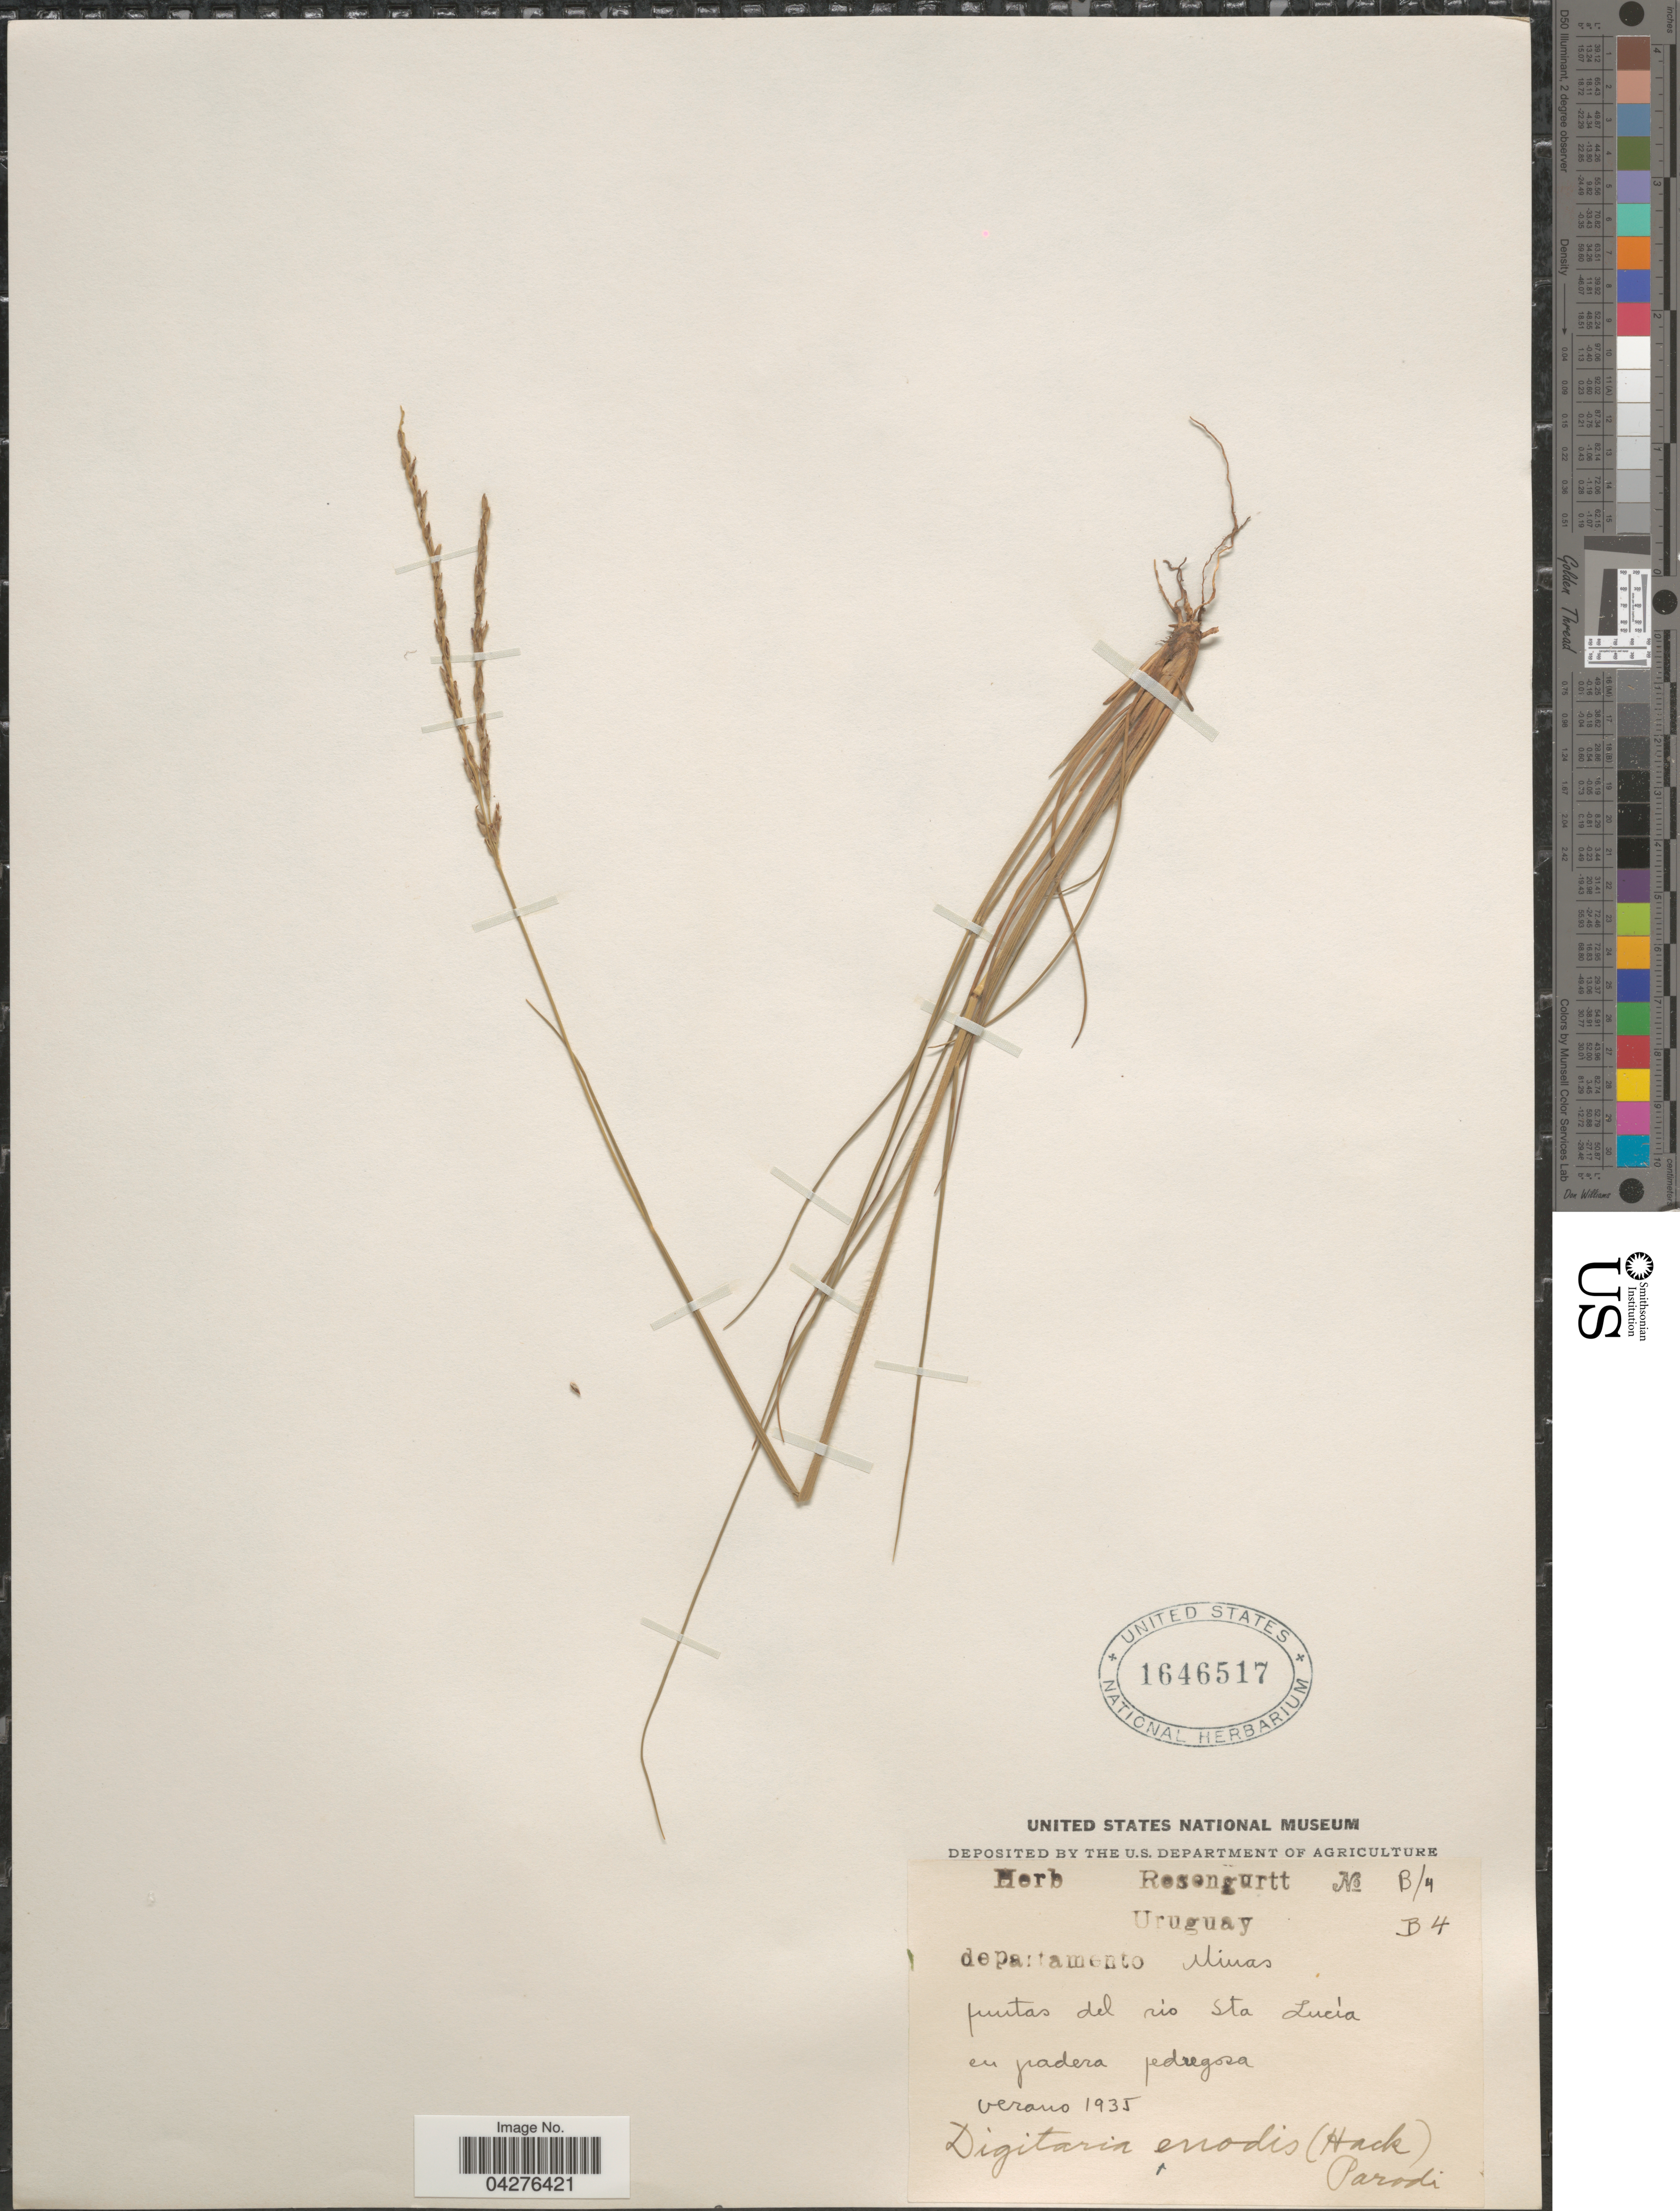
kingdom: Plantae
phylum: Tracheophyta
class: Liliopsida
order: Poales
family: Poaceae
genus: Digitaria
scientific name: Digitaria enodis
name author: (Hack. ex Arechav.) Parodi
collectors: ex herb. Rosengurtt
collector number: B/4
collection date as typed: verano 1935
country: Uruguay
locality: Departamento Minas. Puntas del rio Sta Lucía en padera pedregosa.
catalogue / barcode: US 1646517